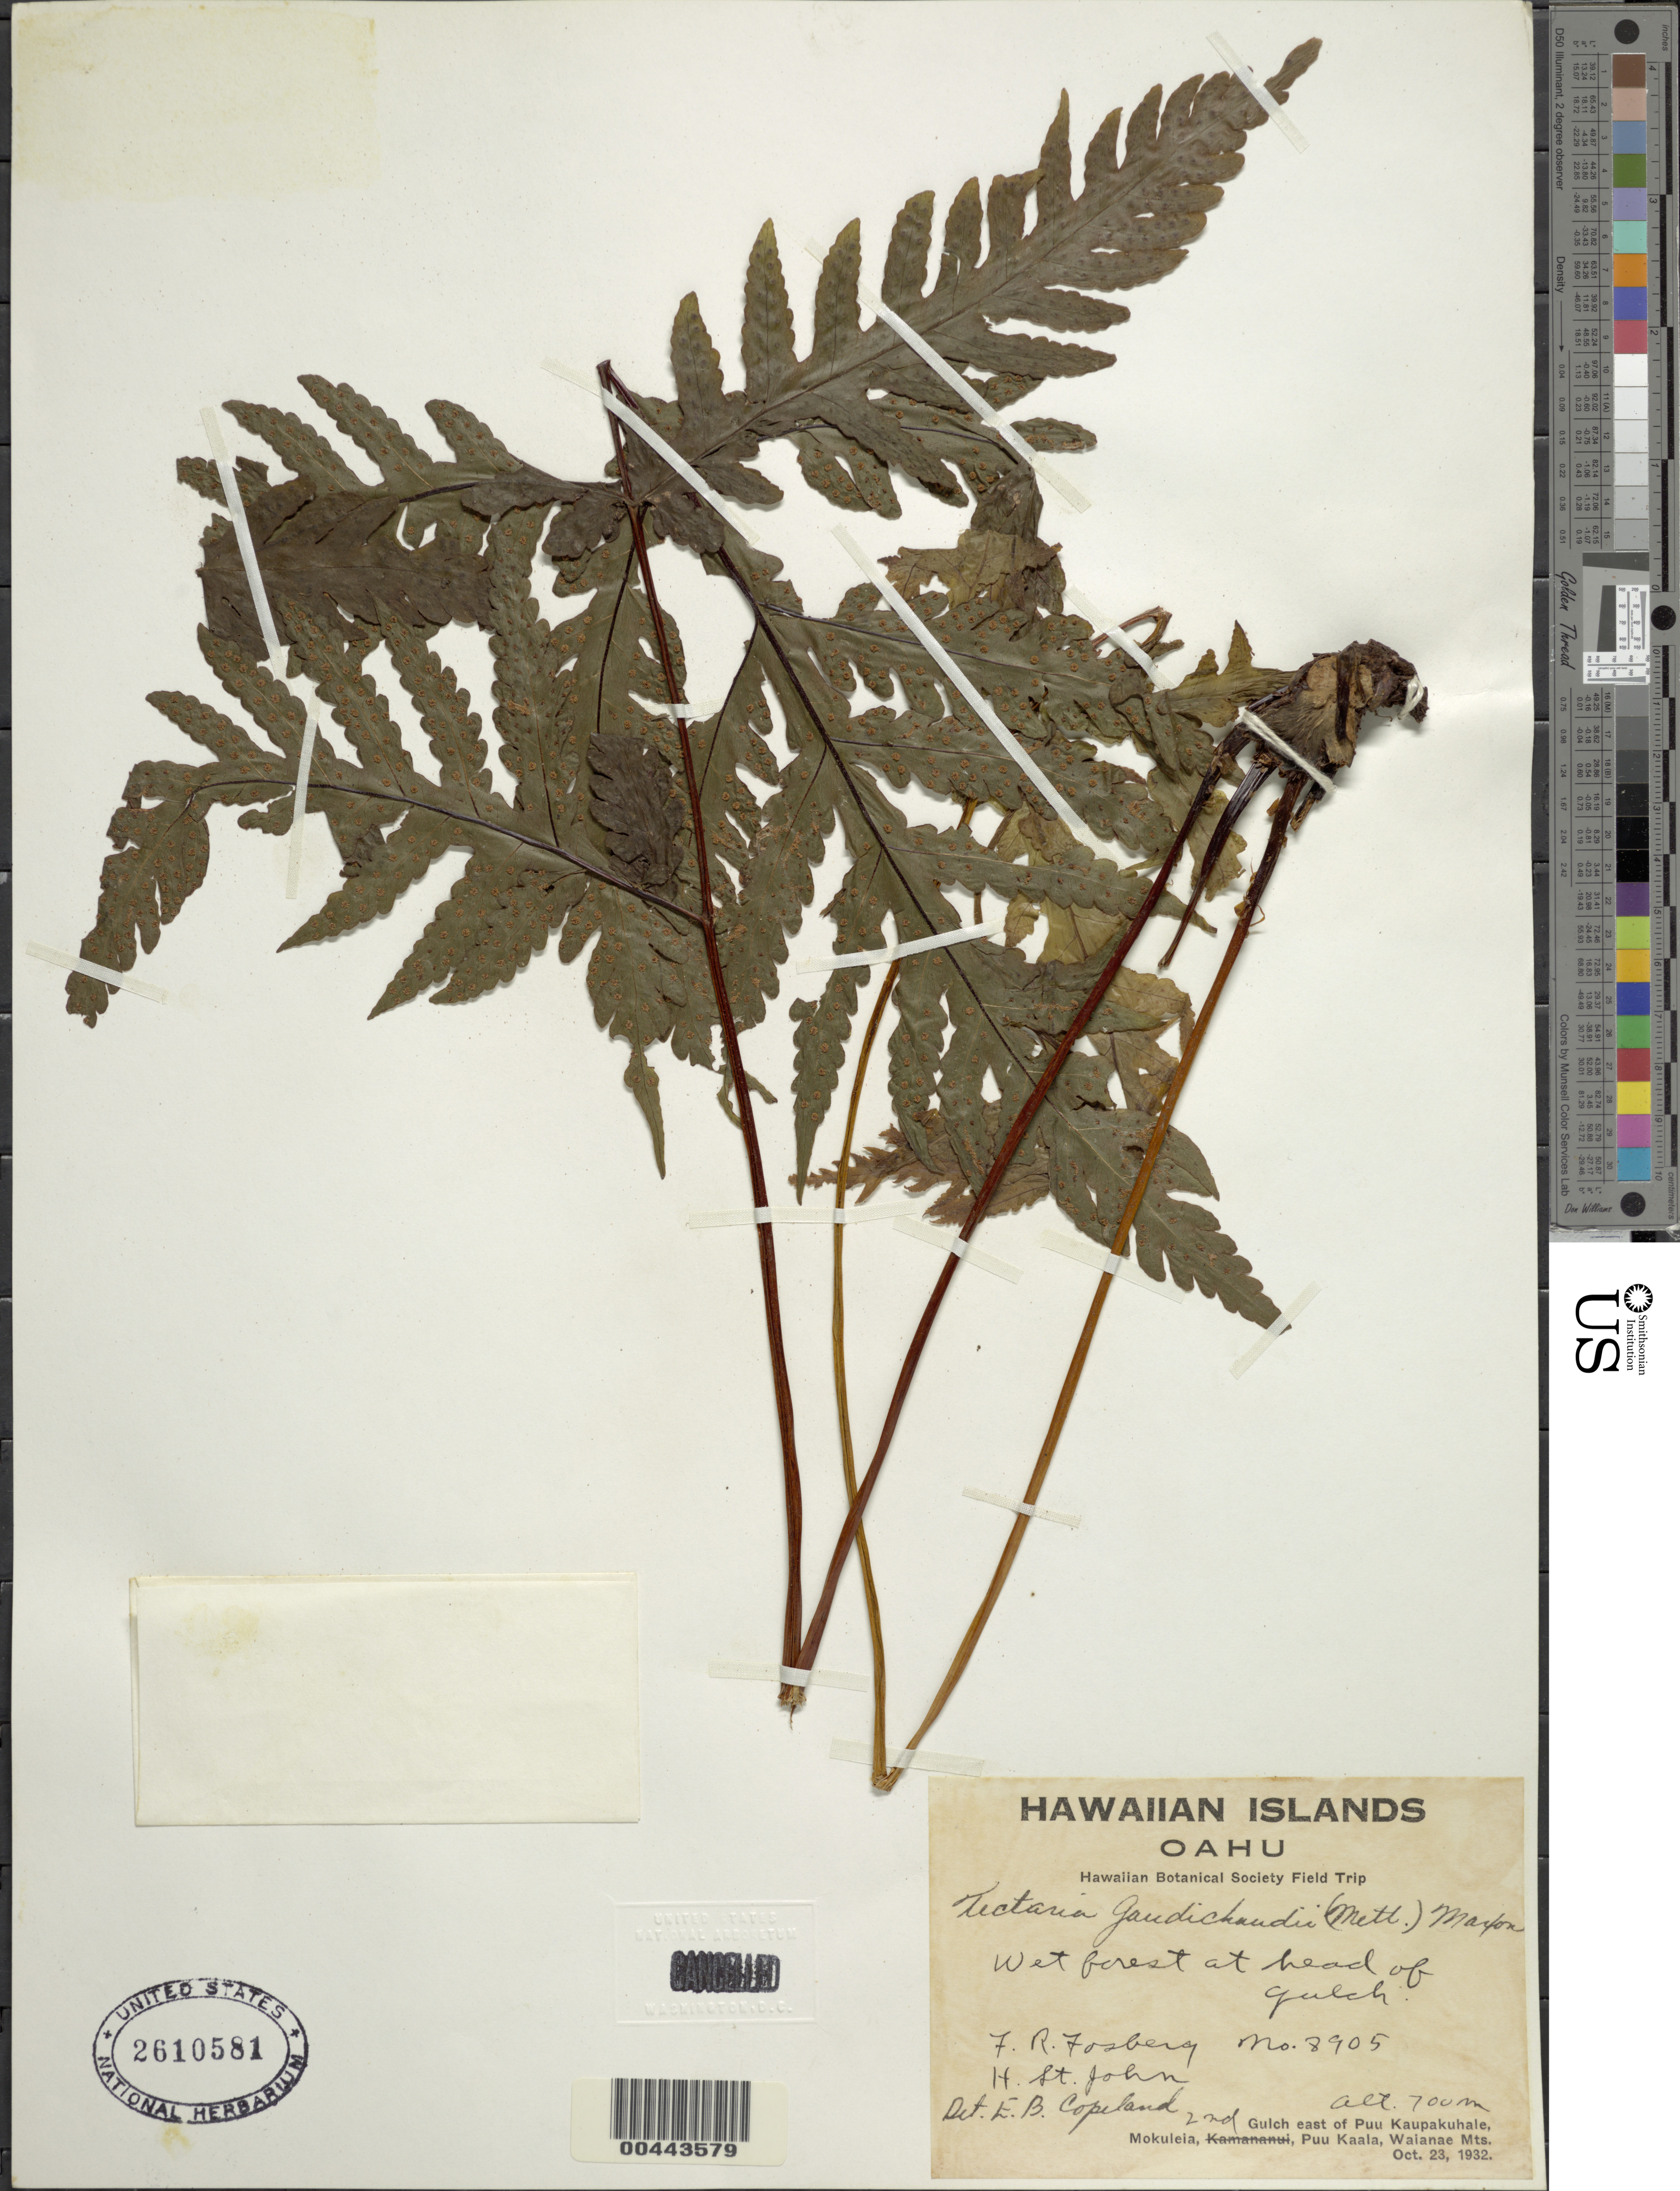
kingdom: Plantae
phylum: Tracheophyta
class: Polypodiopsida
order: Polypodiales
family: Tectariaceae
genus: Tectaria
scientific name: Tectaria gaudichaudii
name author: (Mett.) Maxon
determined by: Copeland, E. B.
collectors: F. R. Fosberg & H. St. John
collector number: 8905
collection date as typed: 23 Oct 1932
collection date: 1932-10-23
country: United States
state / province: Hawaii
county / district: Honolulu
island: Oahu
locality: Second gulch E of Puu Kaupakuhale, Mokuleia, Puu Kaala, Waianae Mountains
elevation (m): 700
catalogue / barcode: US 2610581